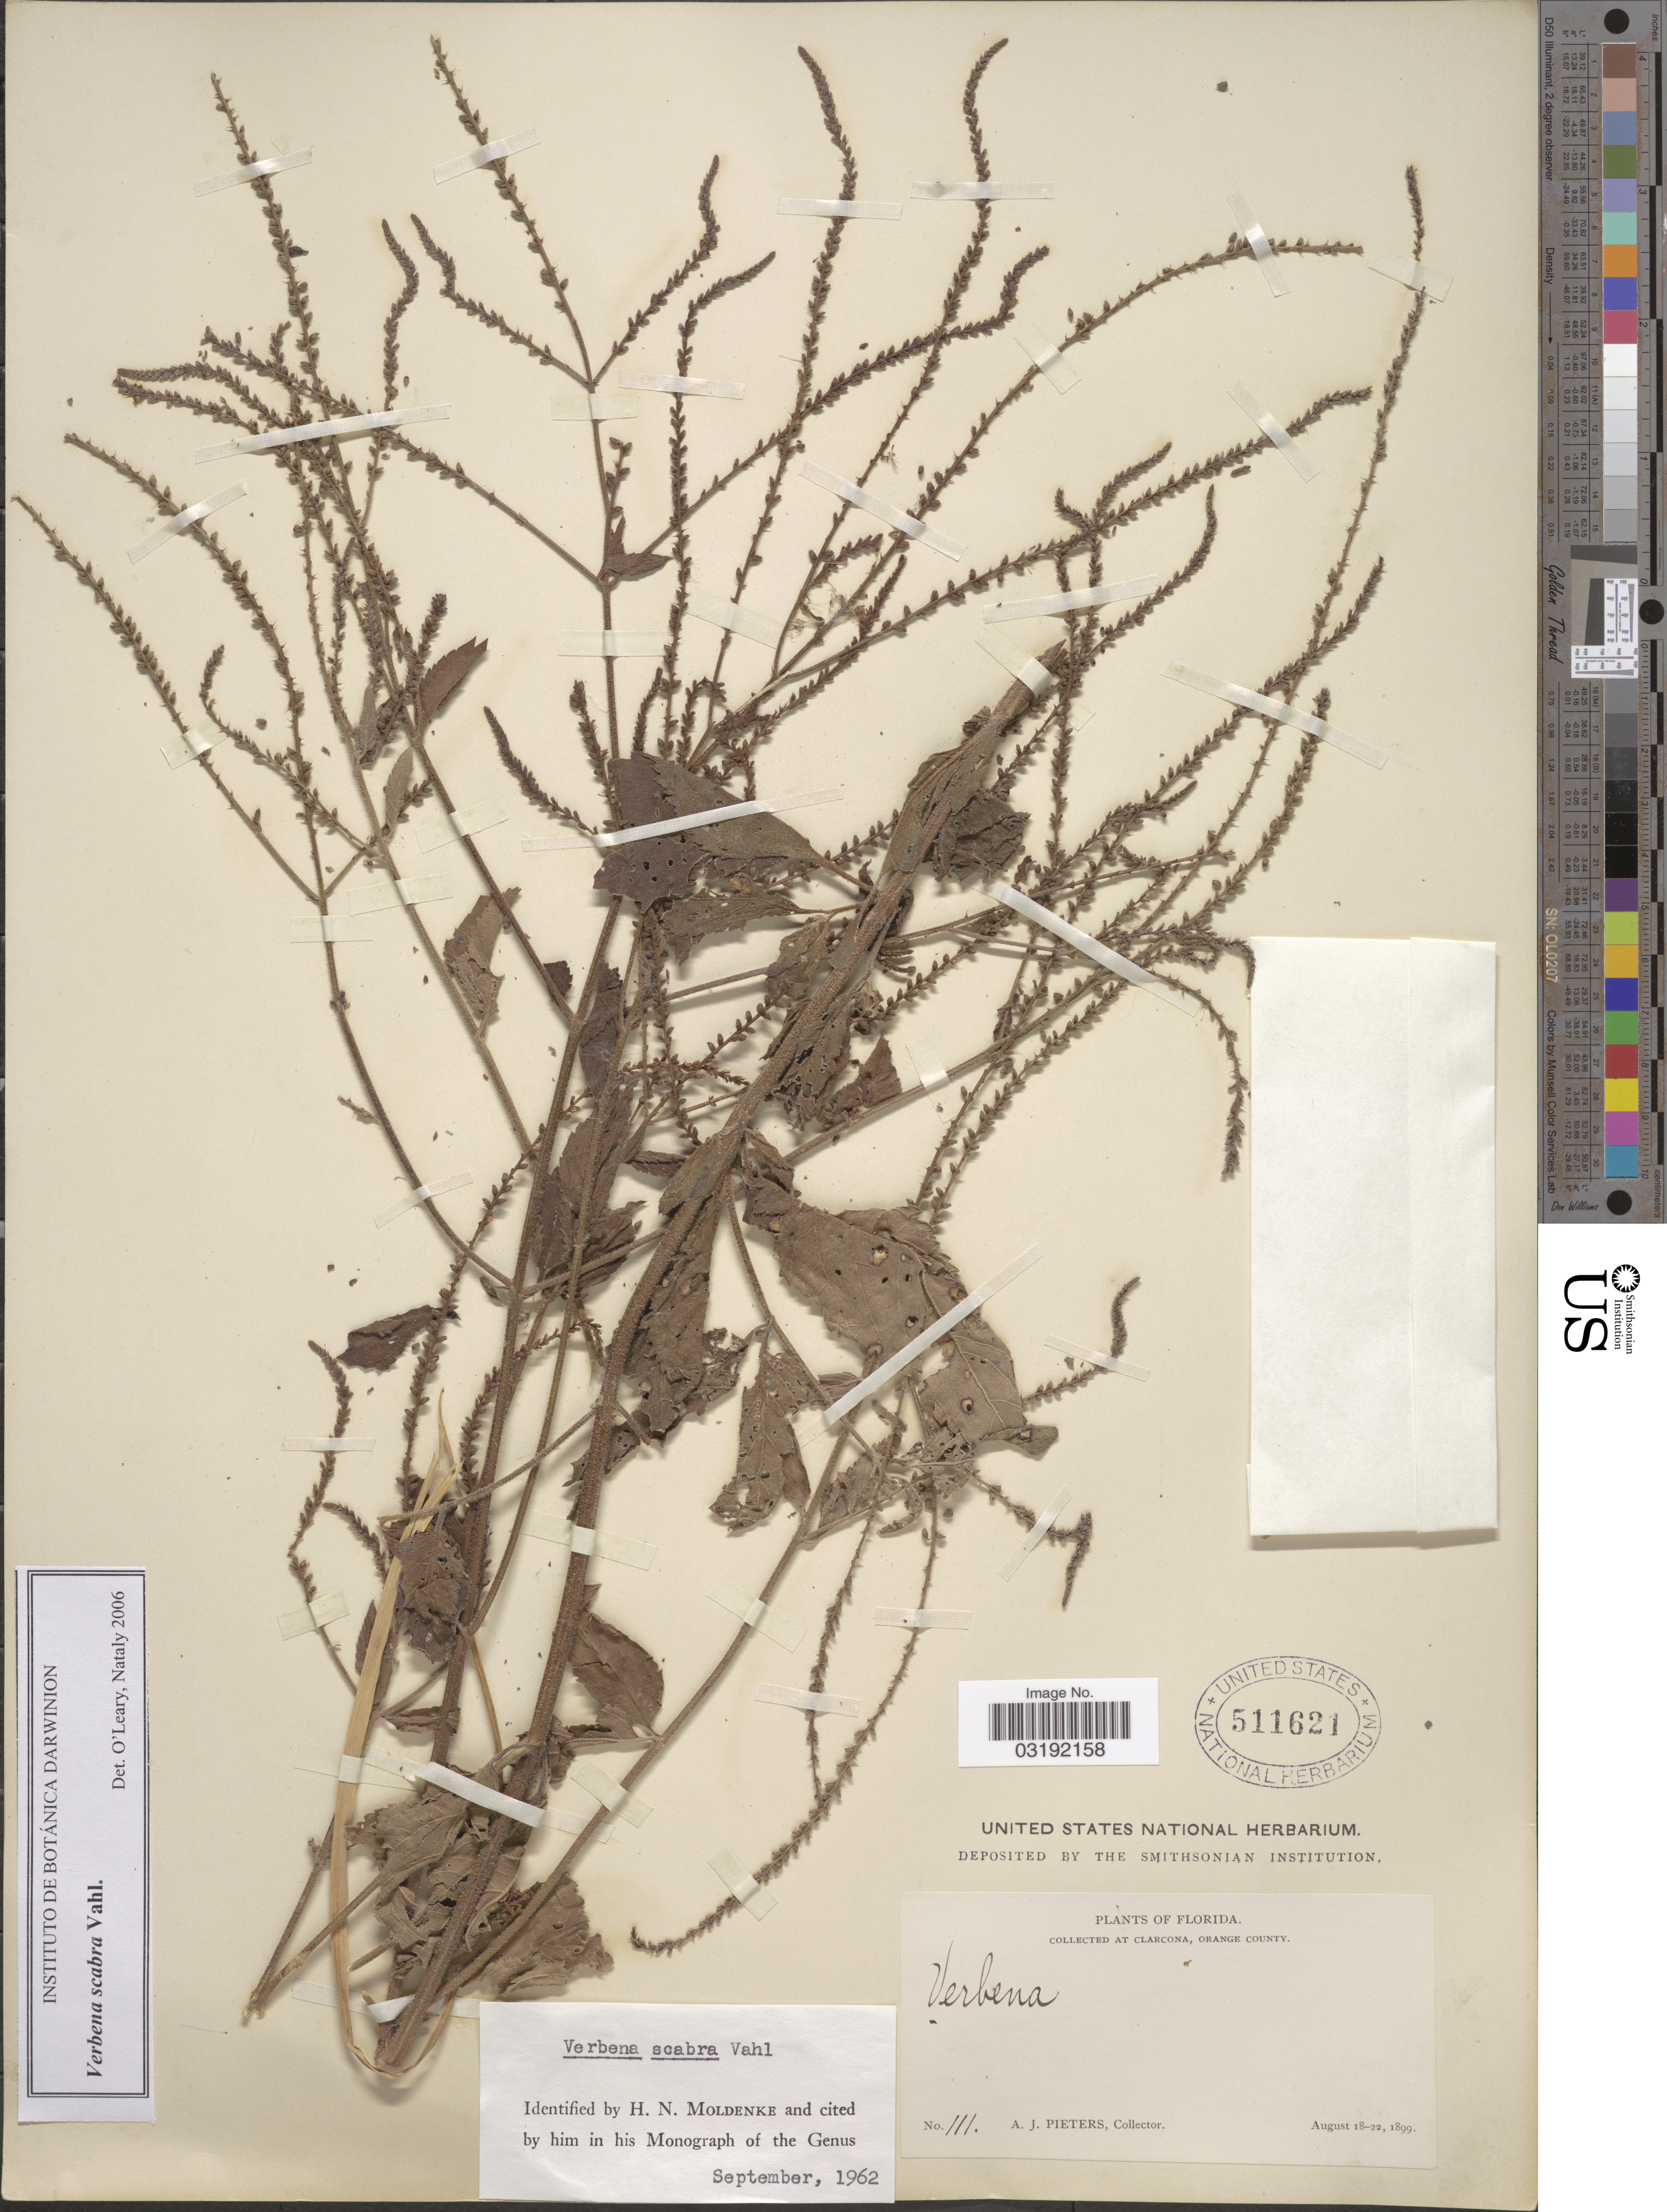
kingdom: Plantae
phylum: Tracheophyta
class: Magnoliopsida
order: Lamiales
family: Verbenaceae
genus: Verbena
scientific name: Verbena scabra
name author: Vahl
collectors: A. Pieters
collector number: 111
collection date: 1899-08-18/1899-08-22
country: United States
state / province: Florida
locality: At Clarcona, Orange County.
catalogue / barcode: US 511621